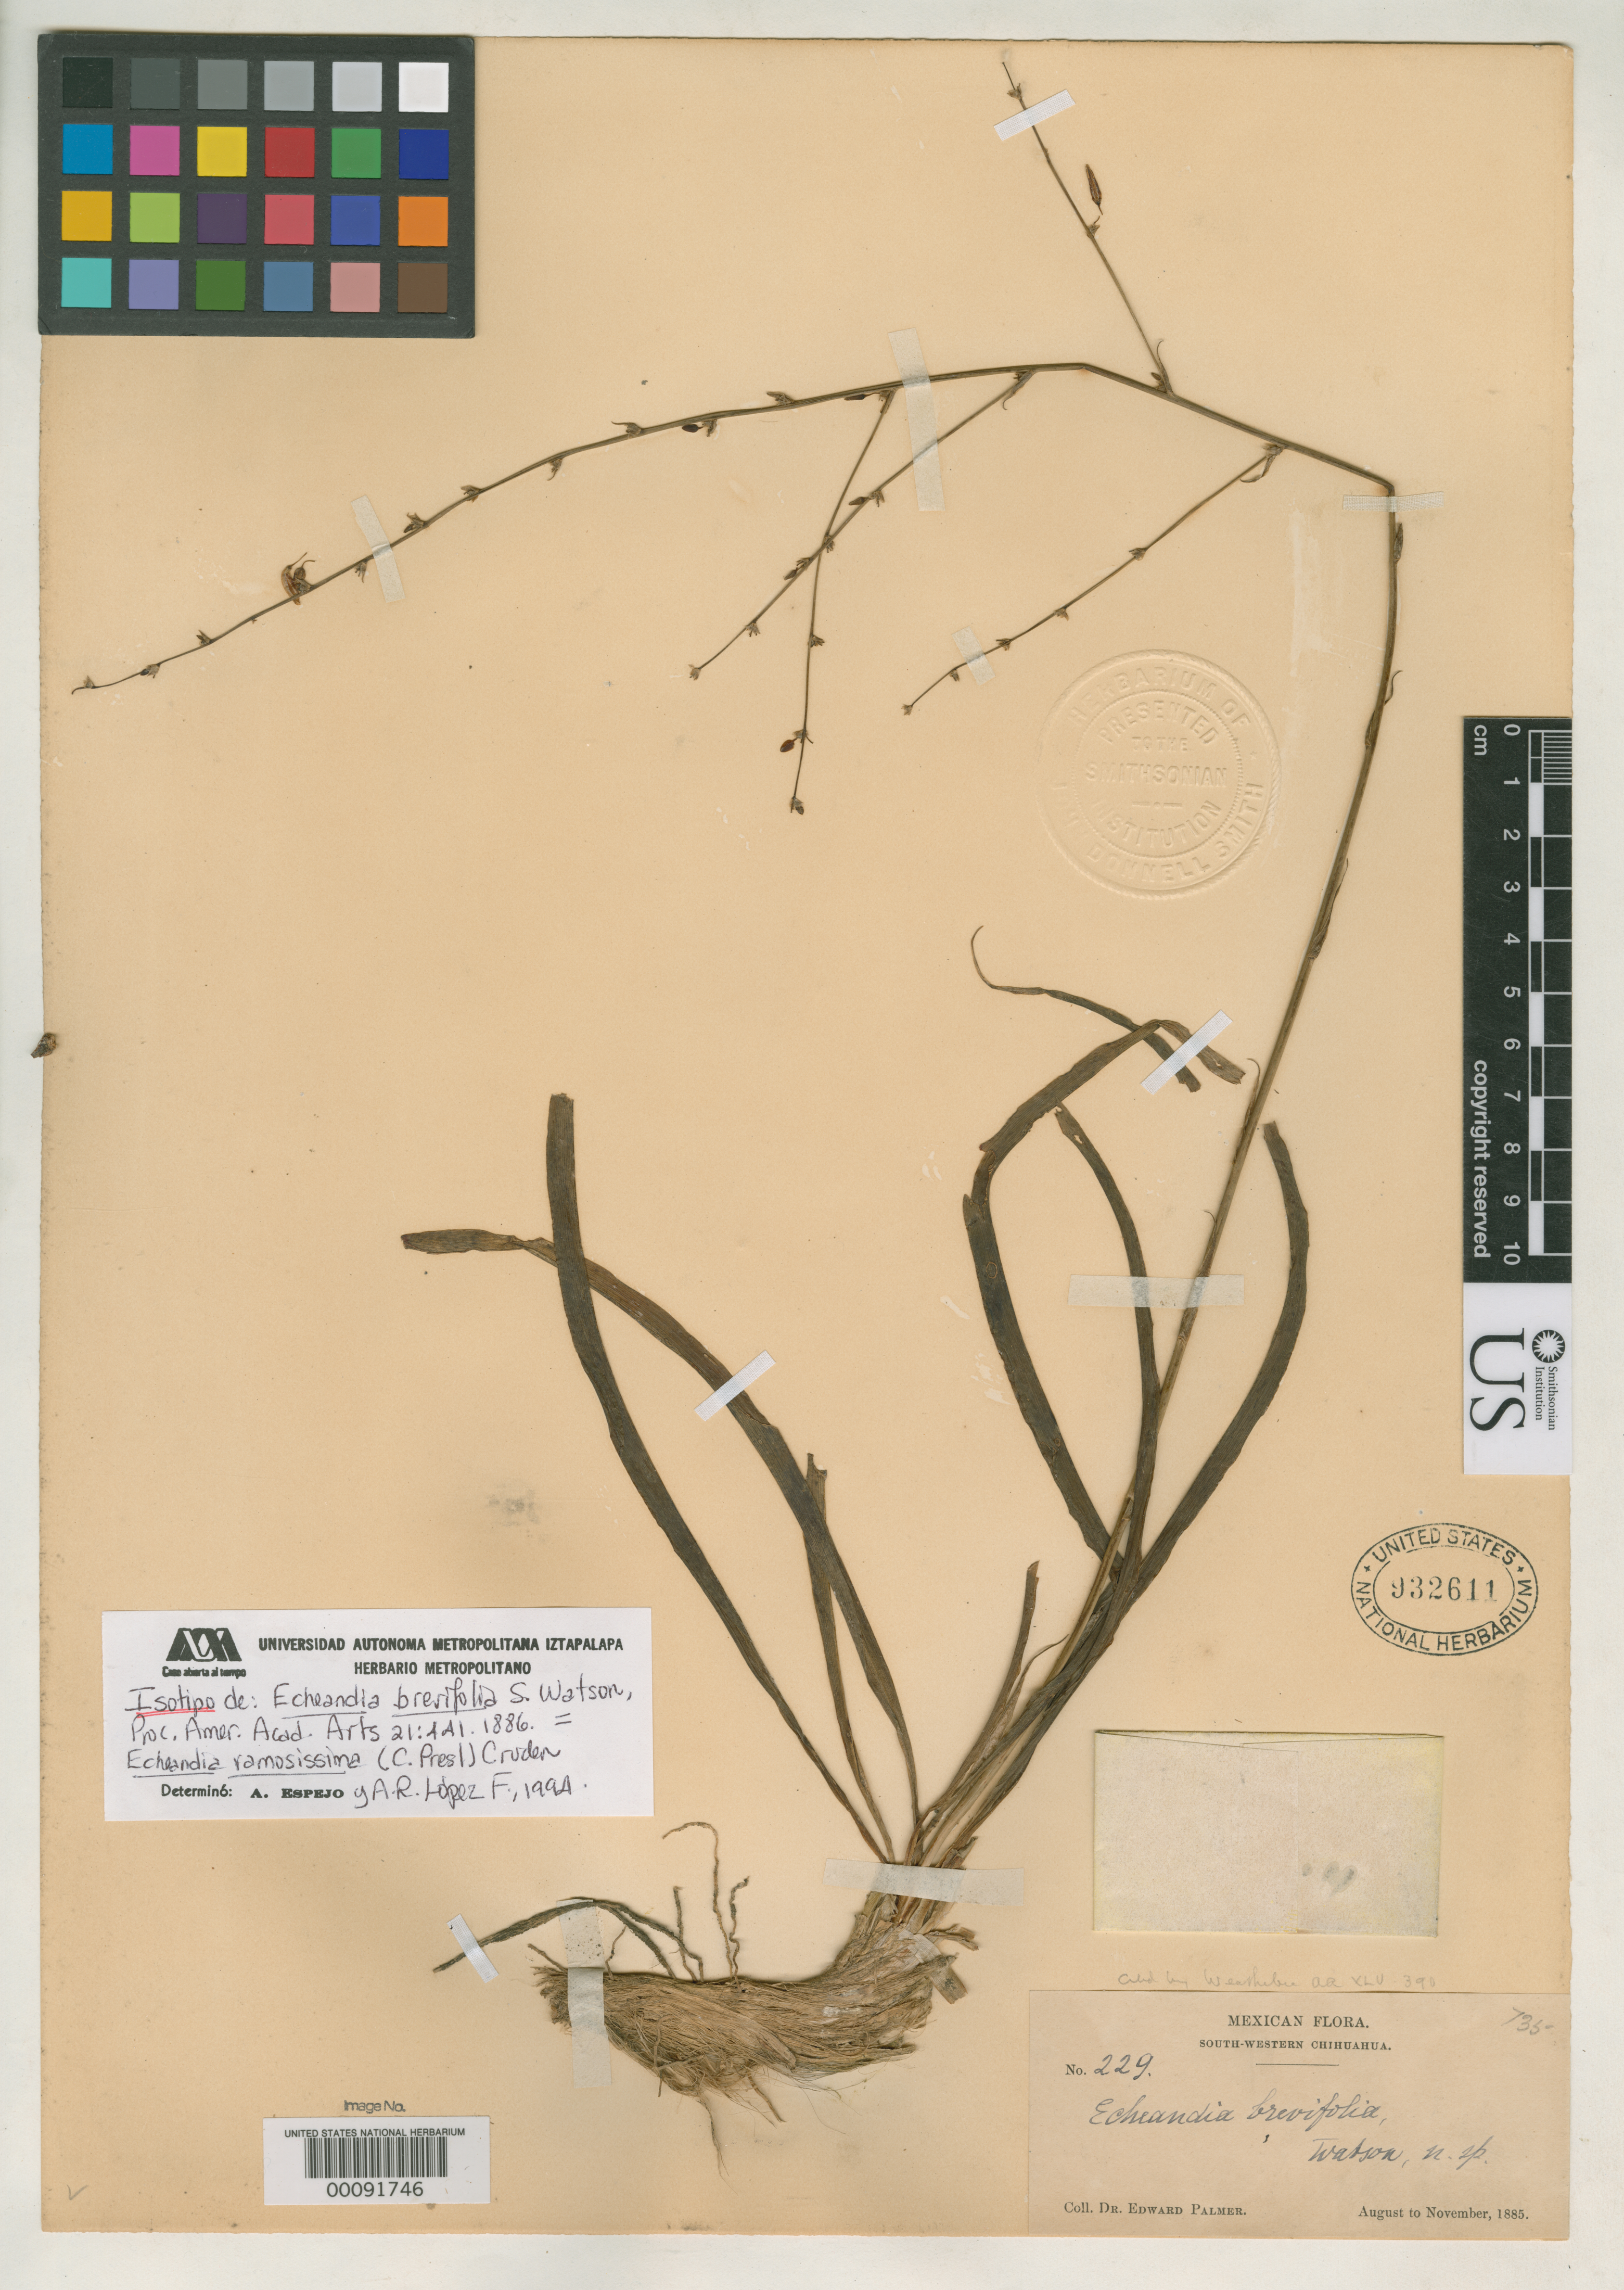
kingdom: Plantae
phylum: Tracheophyta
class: Liliopsida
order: Asparagales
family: Asparagaceae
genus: Echeandia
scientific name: Echeandia brevifolia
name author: S. Watson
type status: Type Collection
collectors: E. Palmer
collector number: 229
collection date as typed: Aug 1885 to -- Nov 1885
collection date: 1885-08/1885-11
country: Mexico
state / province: Chihuahua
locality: South-western Chihuahua.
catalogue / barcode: US 932611